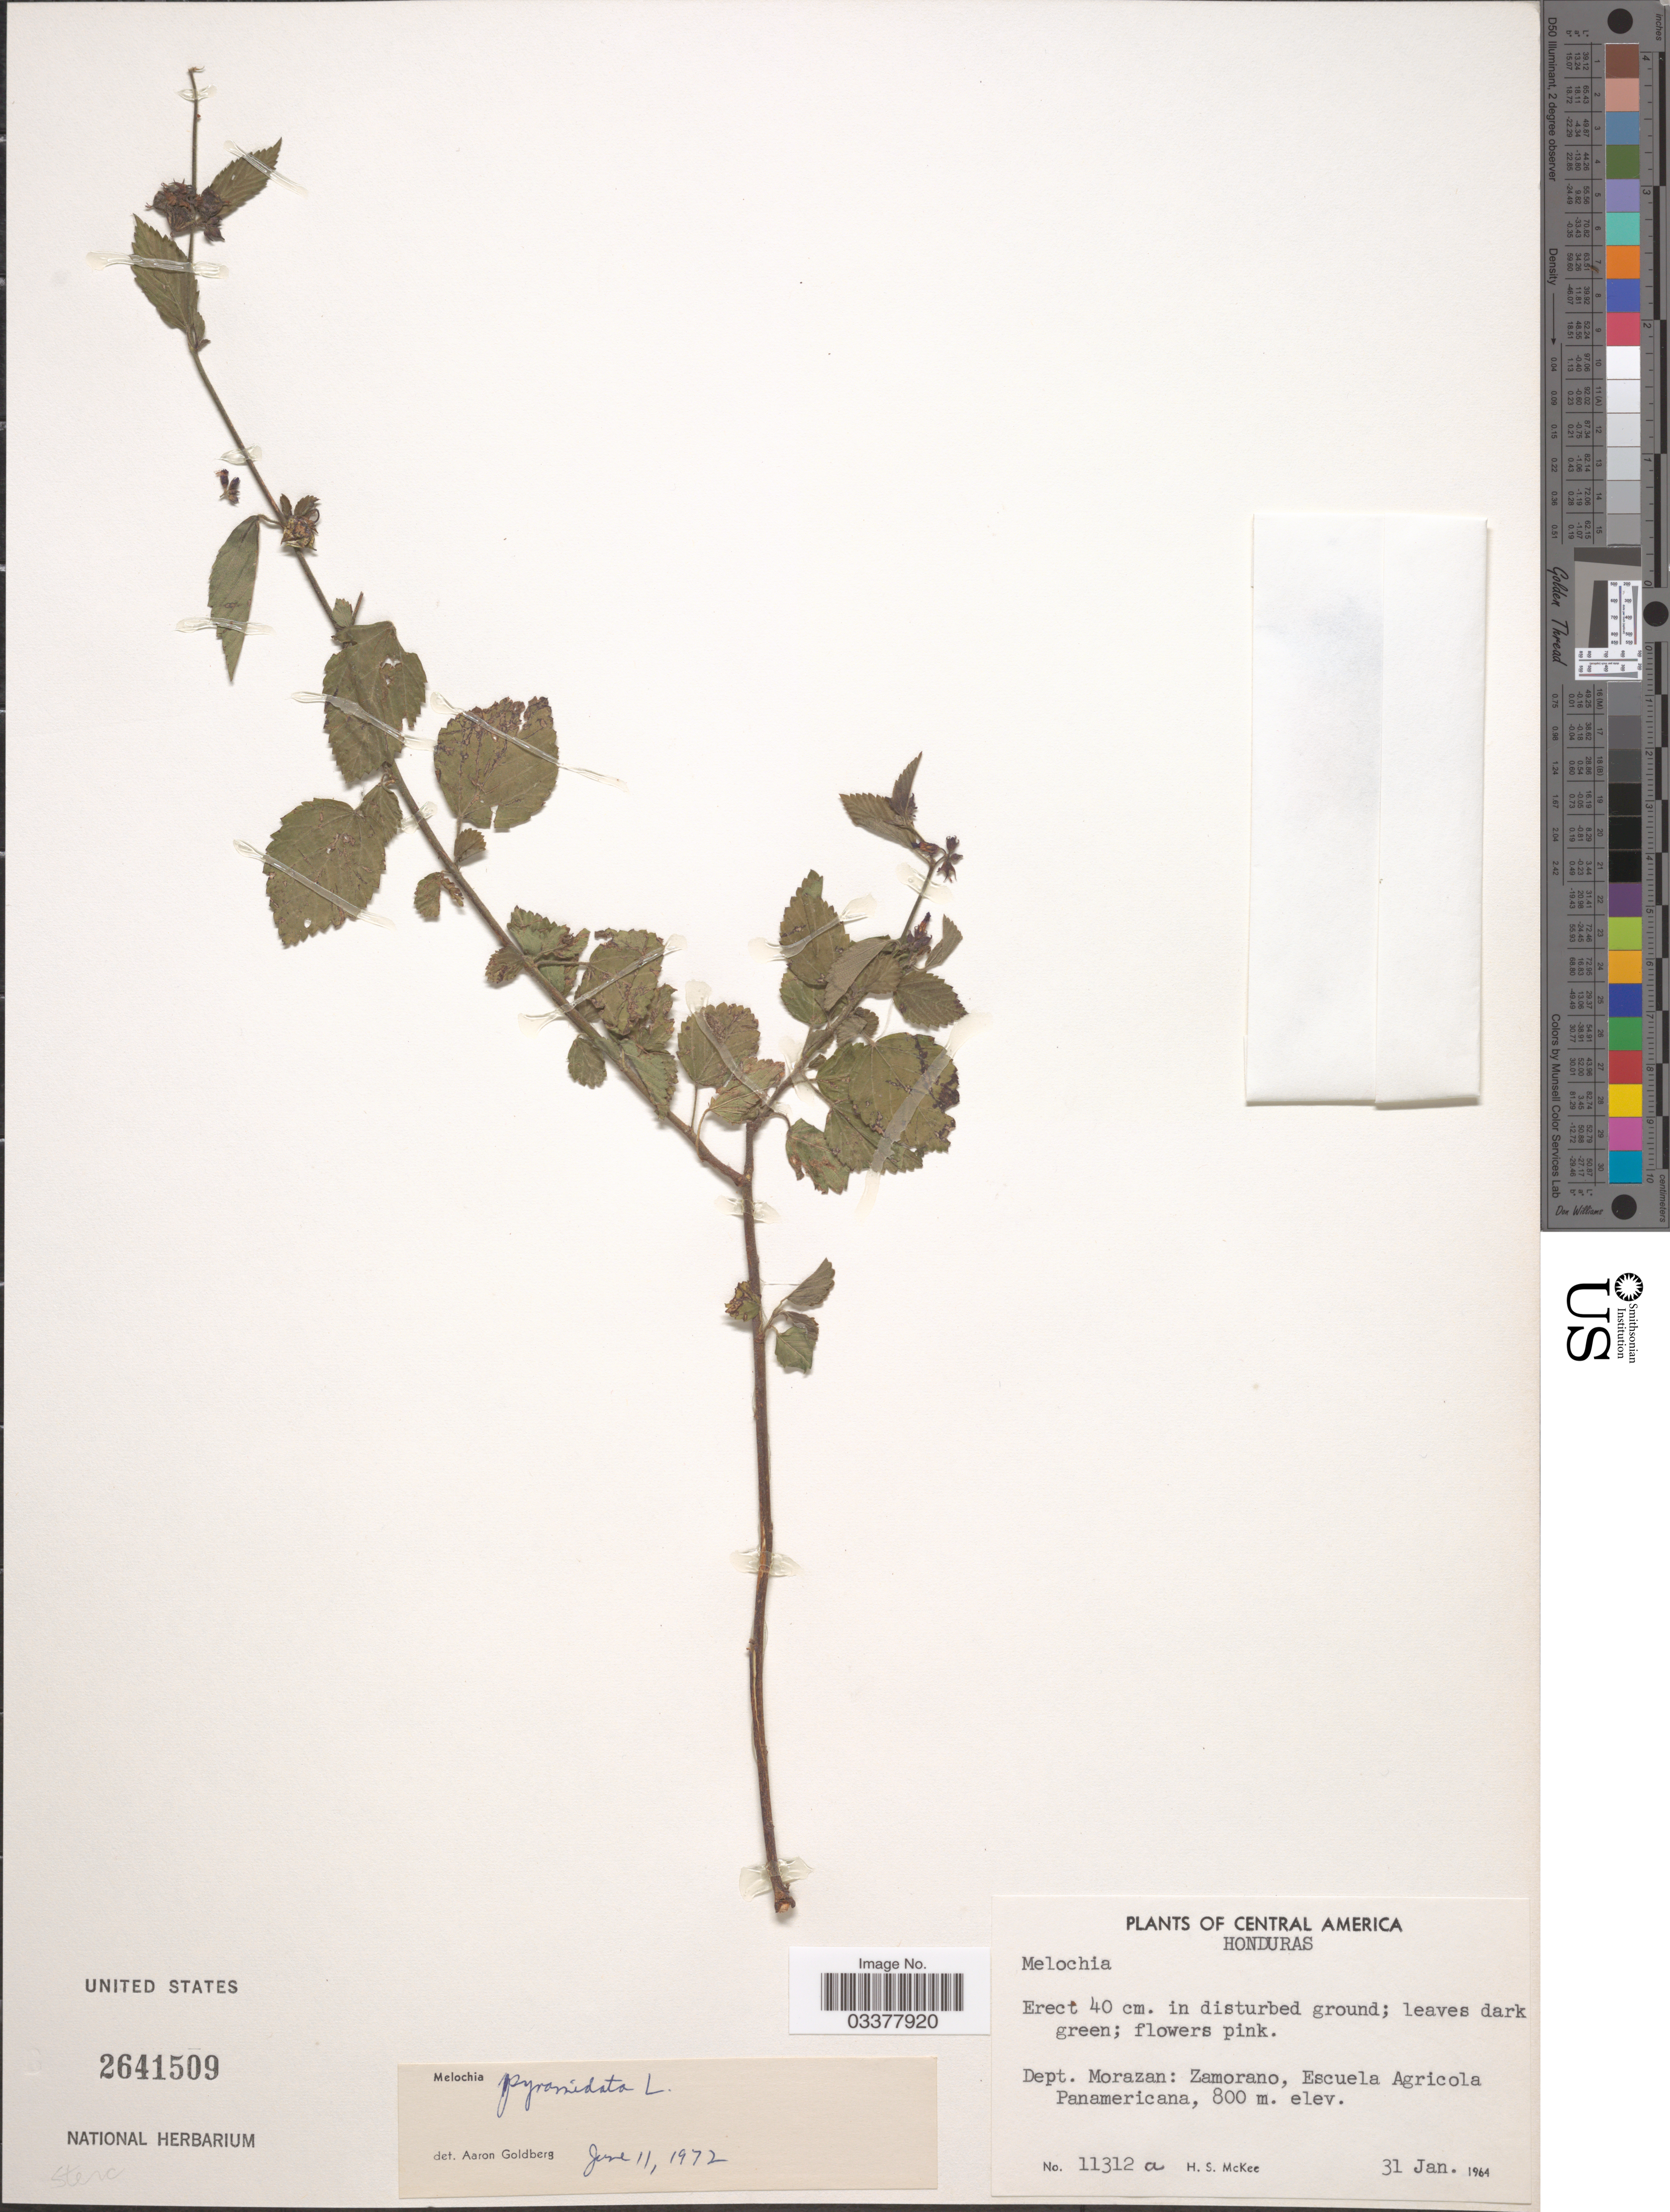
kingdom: Plantae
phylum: Tracheophyta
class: Magnoliopsida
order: Malvales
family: Malvaceae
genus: Melochia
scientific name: Melochia pyramidata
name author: L.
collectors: H. S. McKee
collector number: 11312a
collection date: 1964-01-31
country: Honduras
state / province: Fco. Morazán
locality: Dept. Morazan: Zamorano, Escuela Agricola Panamericana.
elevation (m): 800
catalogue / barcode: US 2641509